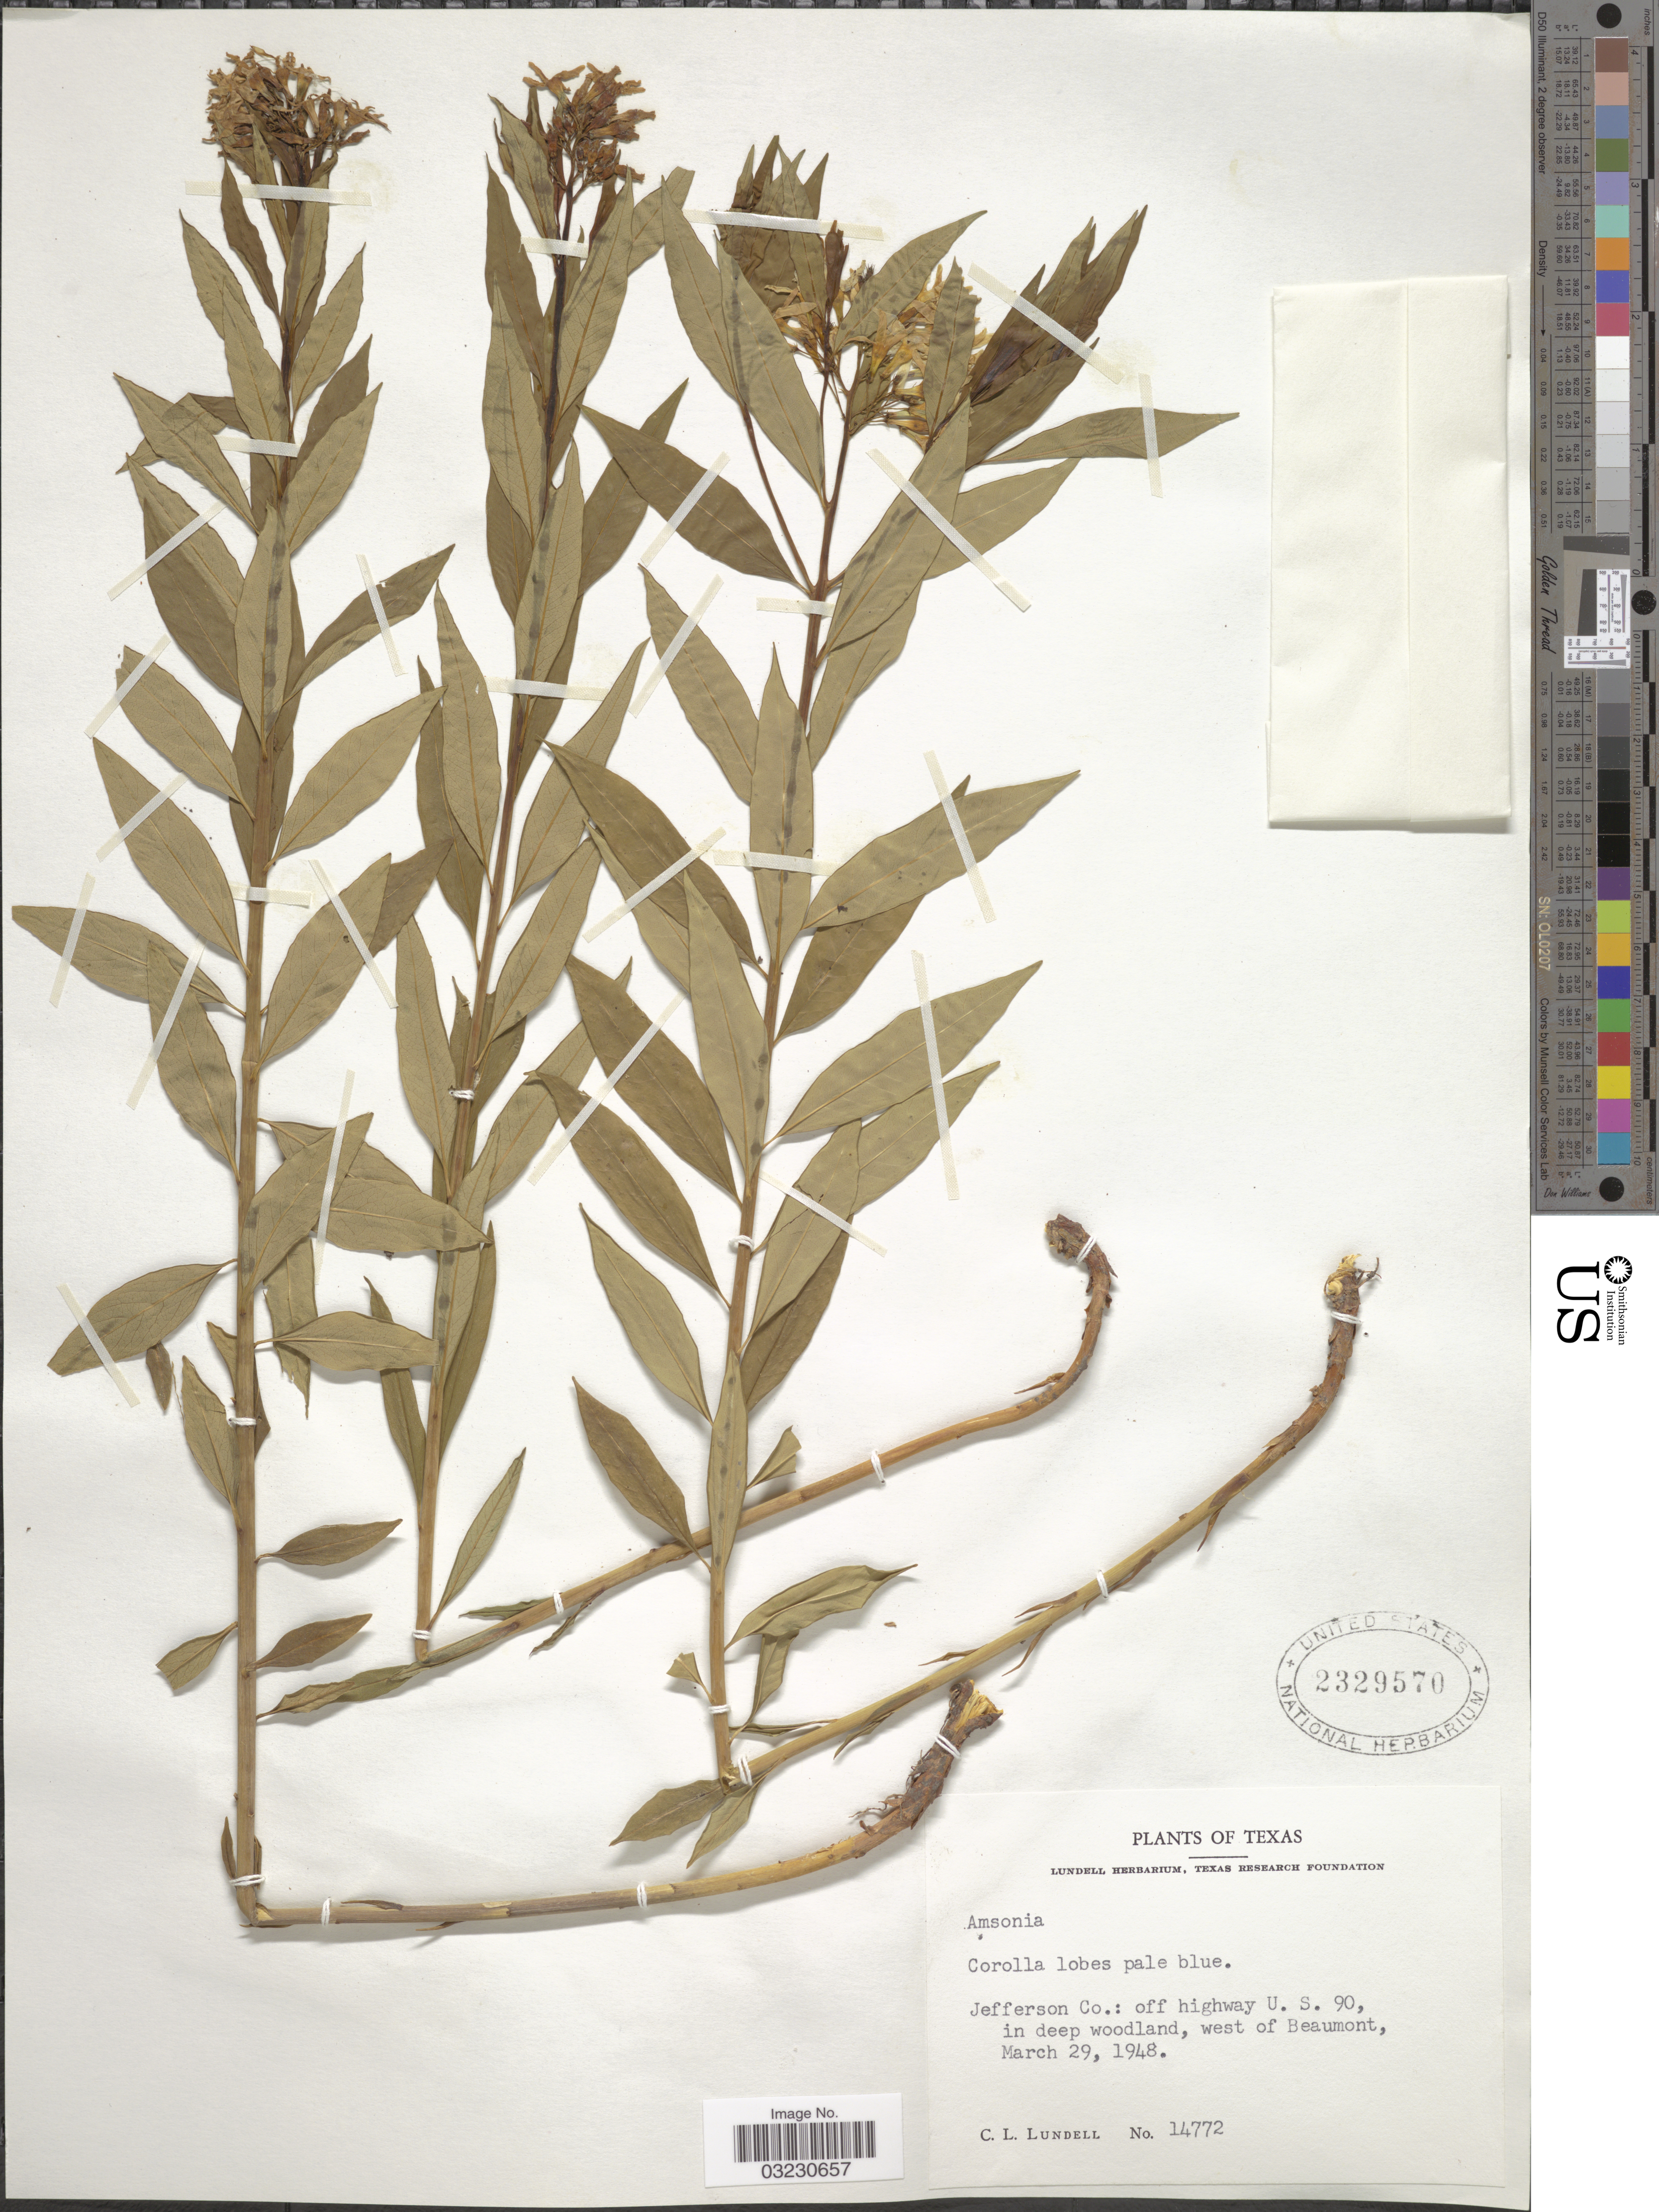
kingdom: Plantae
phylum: Tracheophyta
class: Magnoliopsida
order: Gentianales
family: Apocynaceae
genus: Amsonia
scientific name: Amsonia sp.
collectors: C. L. Lundell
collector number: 14772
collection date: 1948-03-29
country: United States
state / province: Texas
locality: Jefferson Co.: off highway U.S. 90, in deep woodland, west of Beaumont.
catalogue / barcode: US 2329570